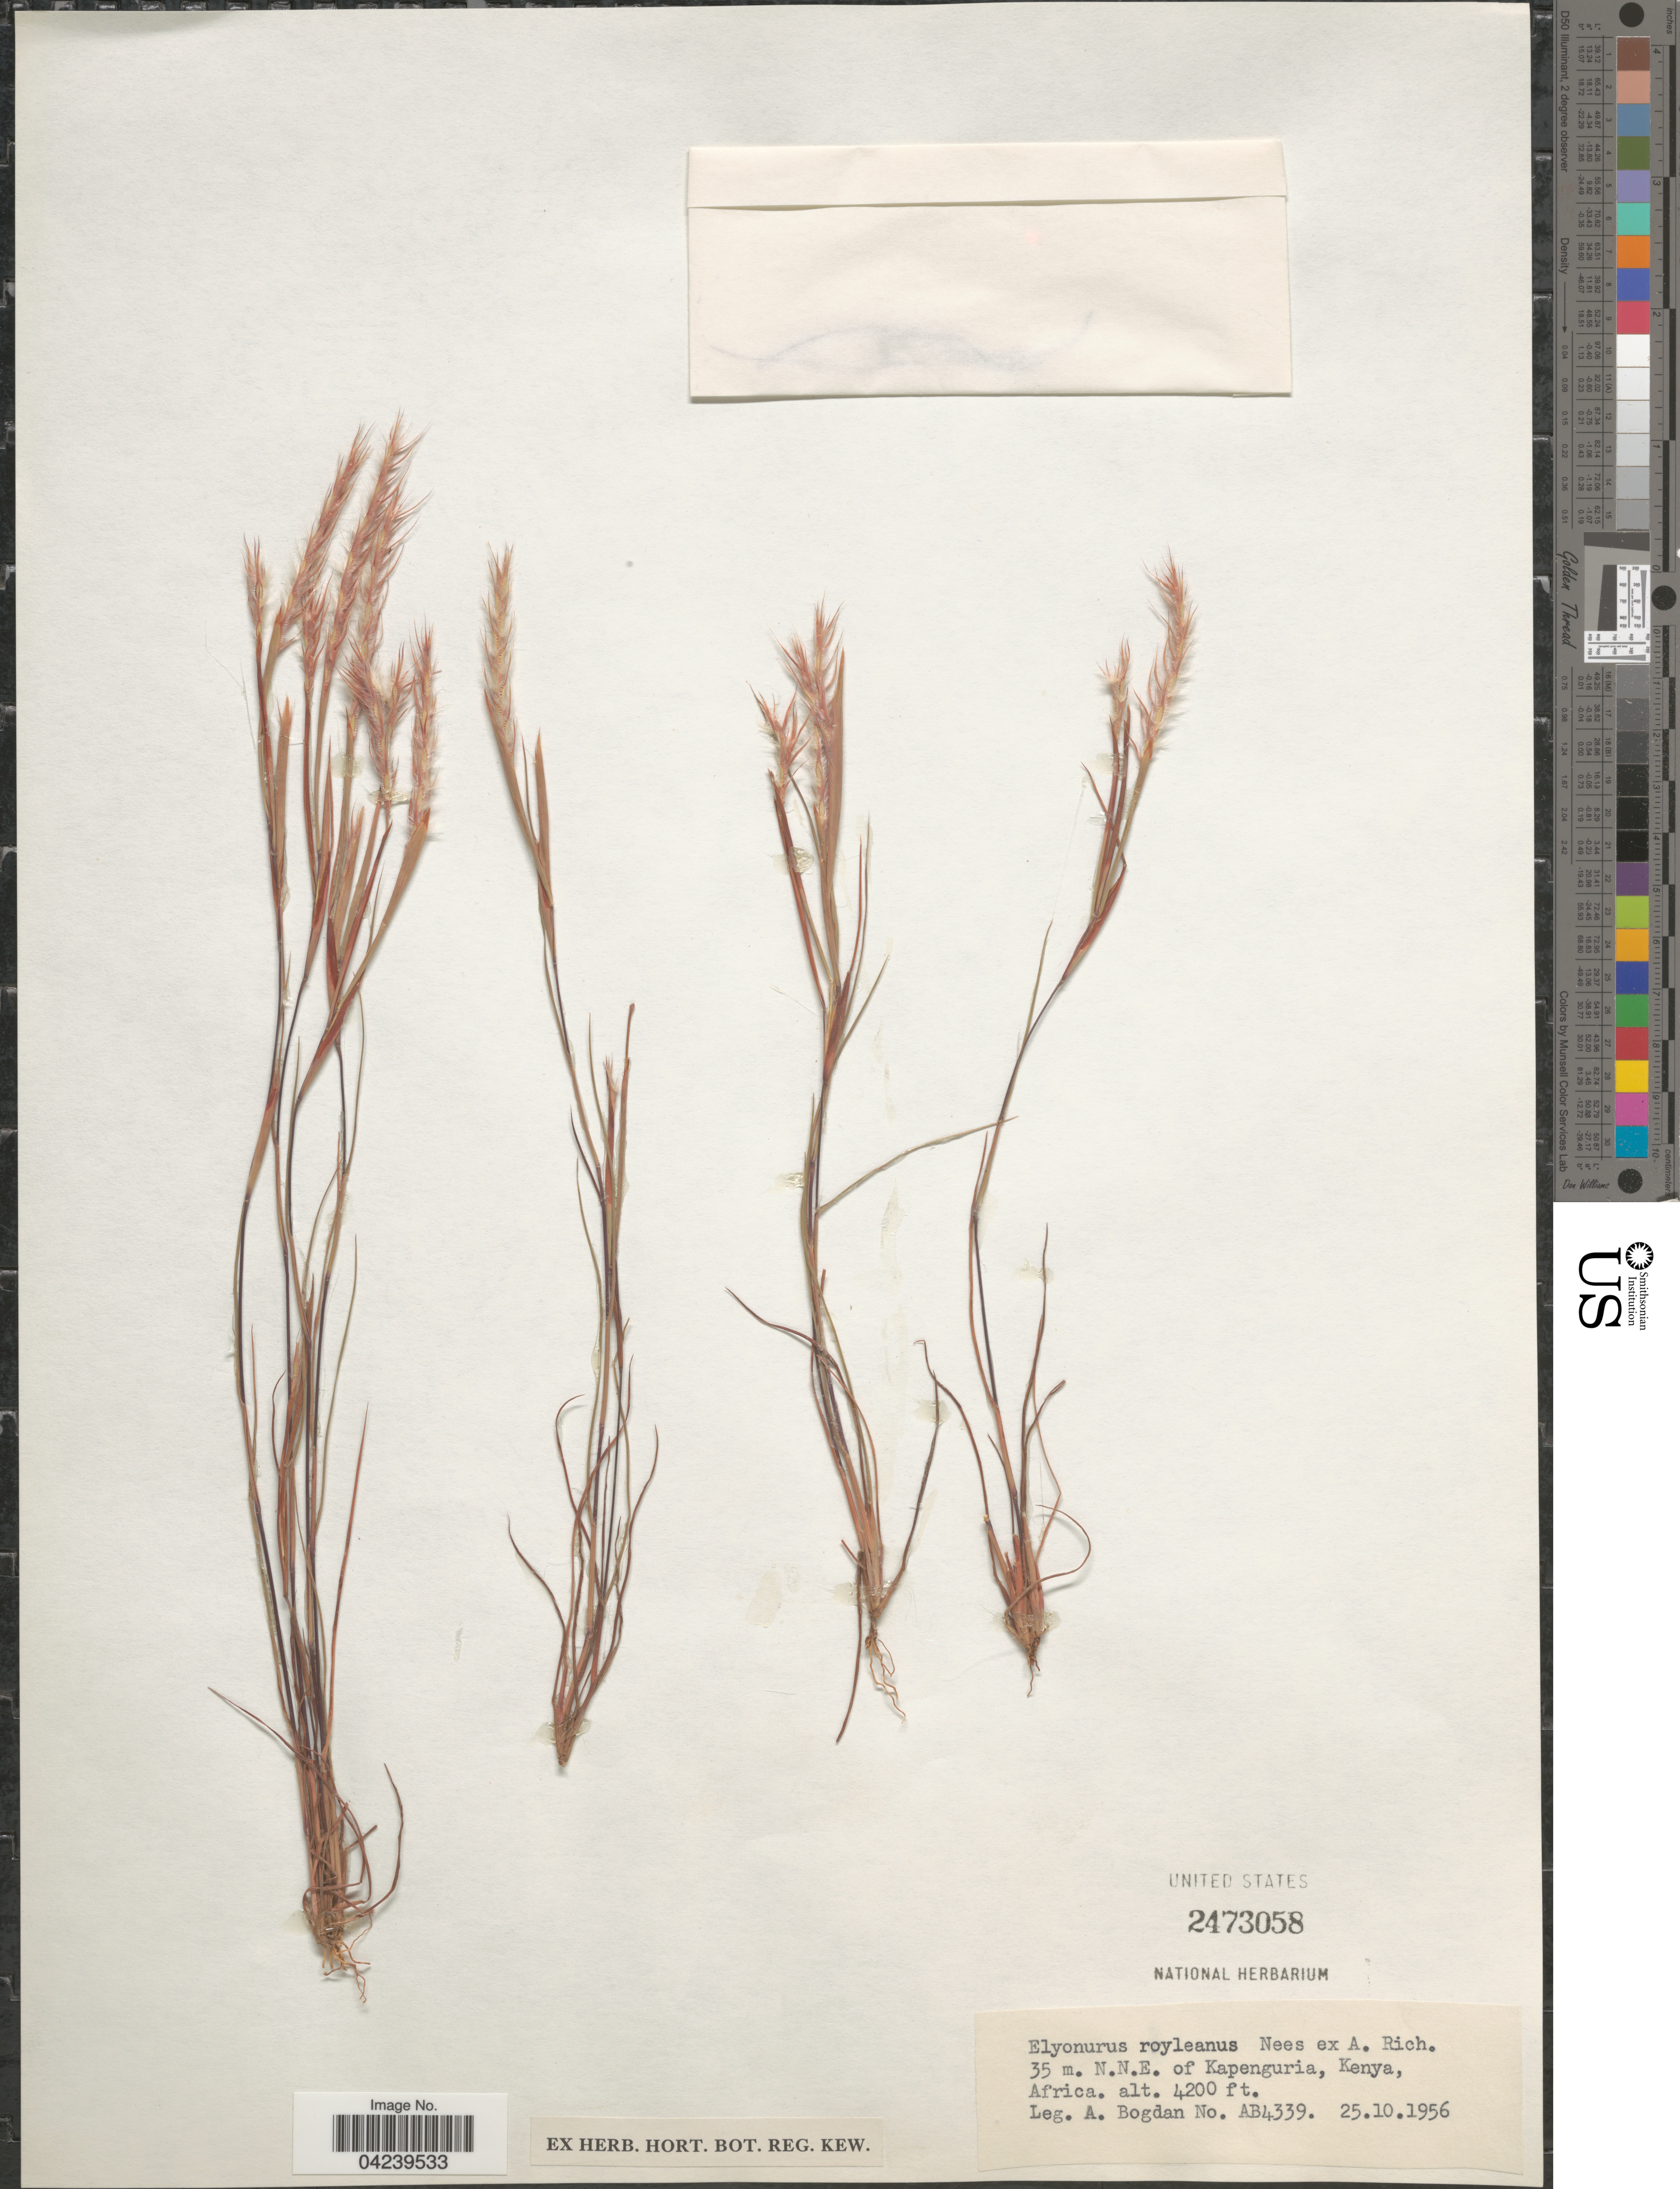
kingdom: Plantae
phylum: Tracheophyta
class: Liliopsida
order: Poales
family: Poaceae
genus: Elionurus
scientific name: Elionurus royleanus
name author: Nees ex A. Rich.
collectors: A. Bogdan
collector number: AB4339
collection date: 1956-10-25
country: Kenya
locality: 35 m. N. N. E. of Kapenguria, Kenya.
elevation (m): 1280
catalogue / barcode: US 2473058